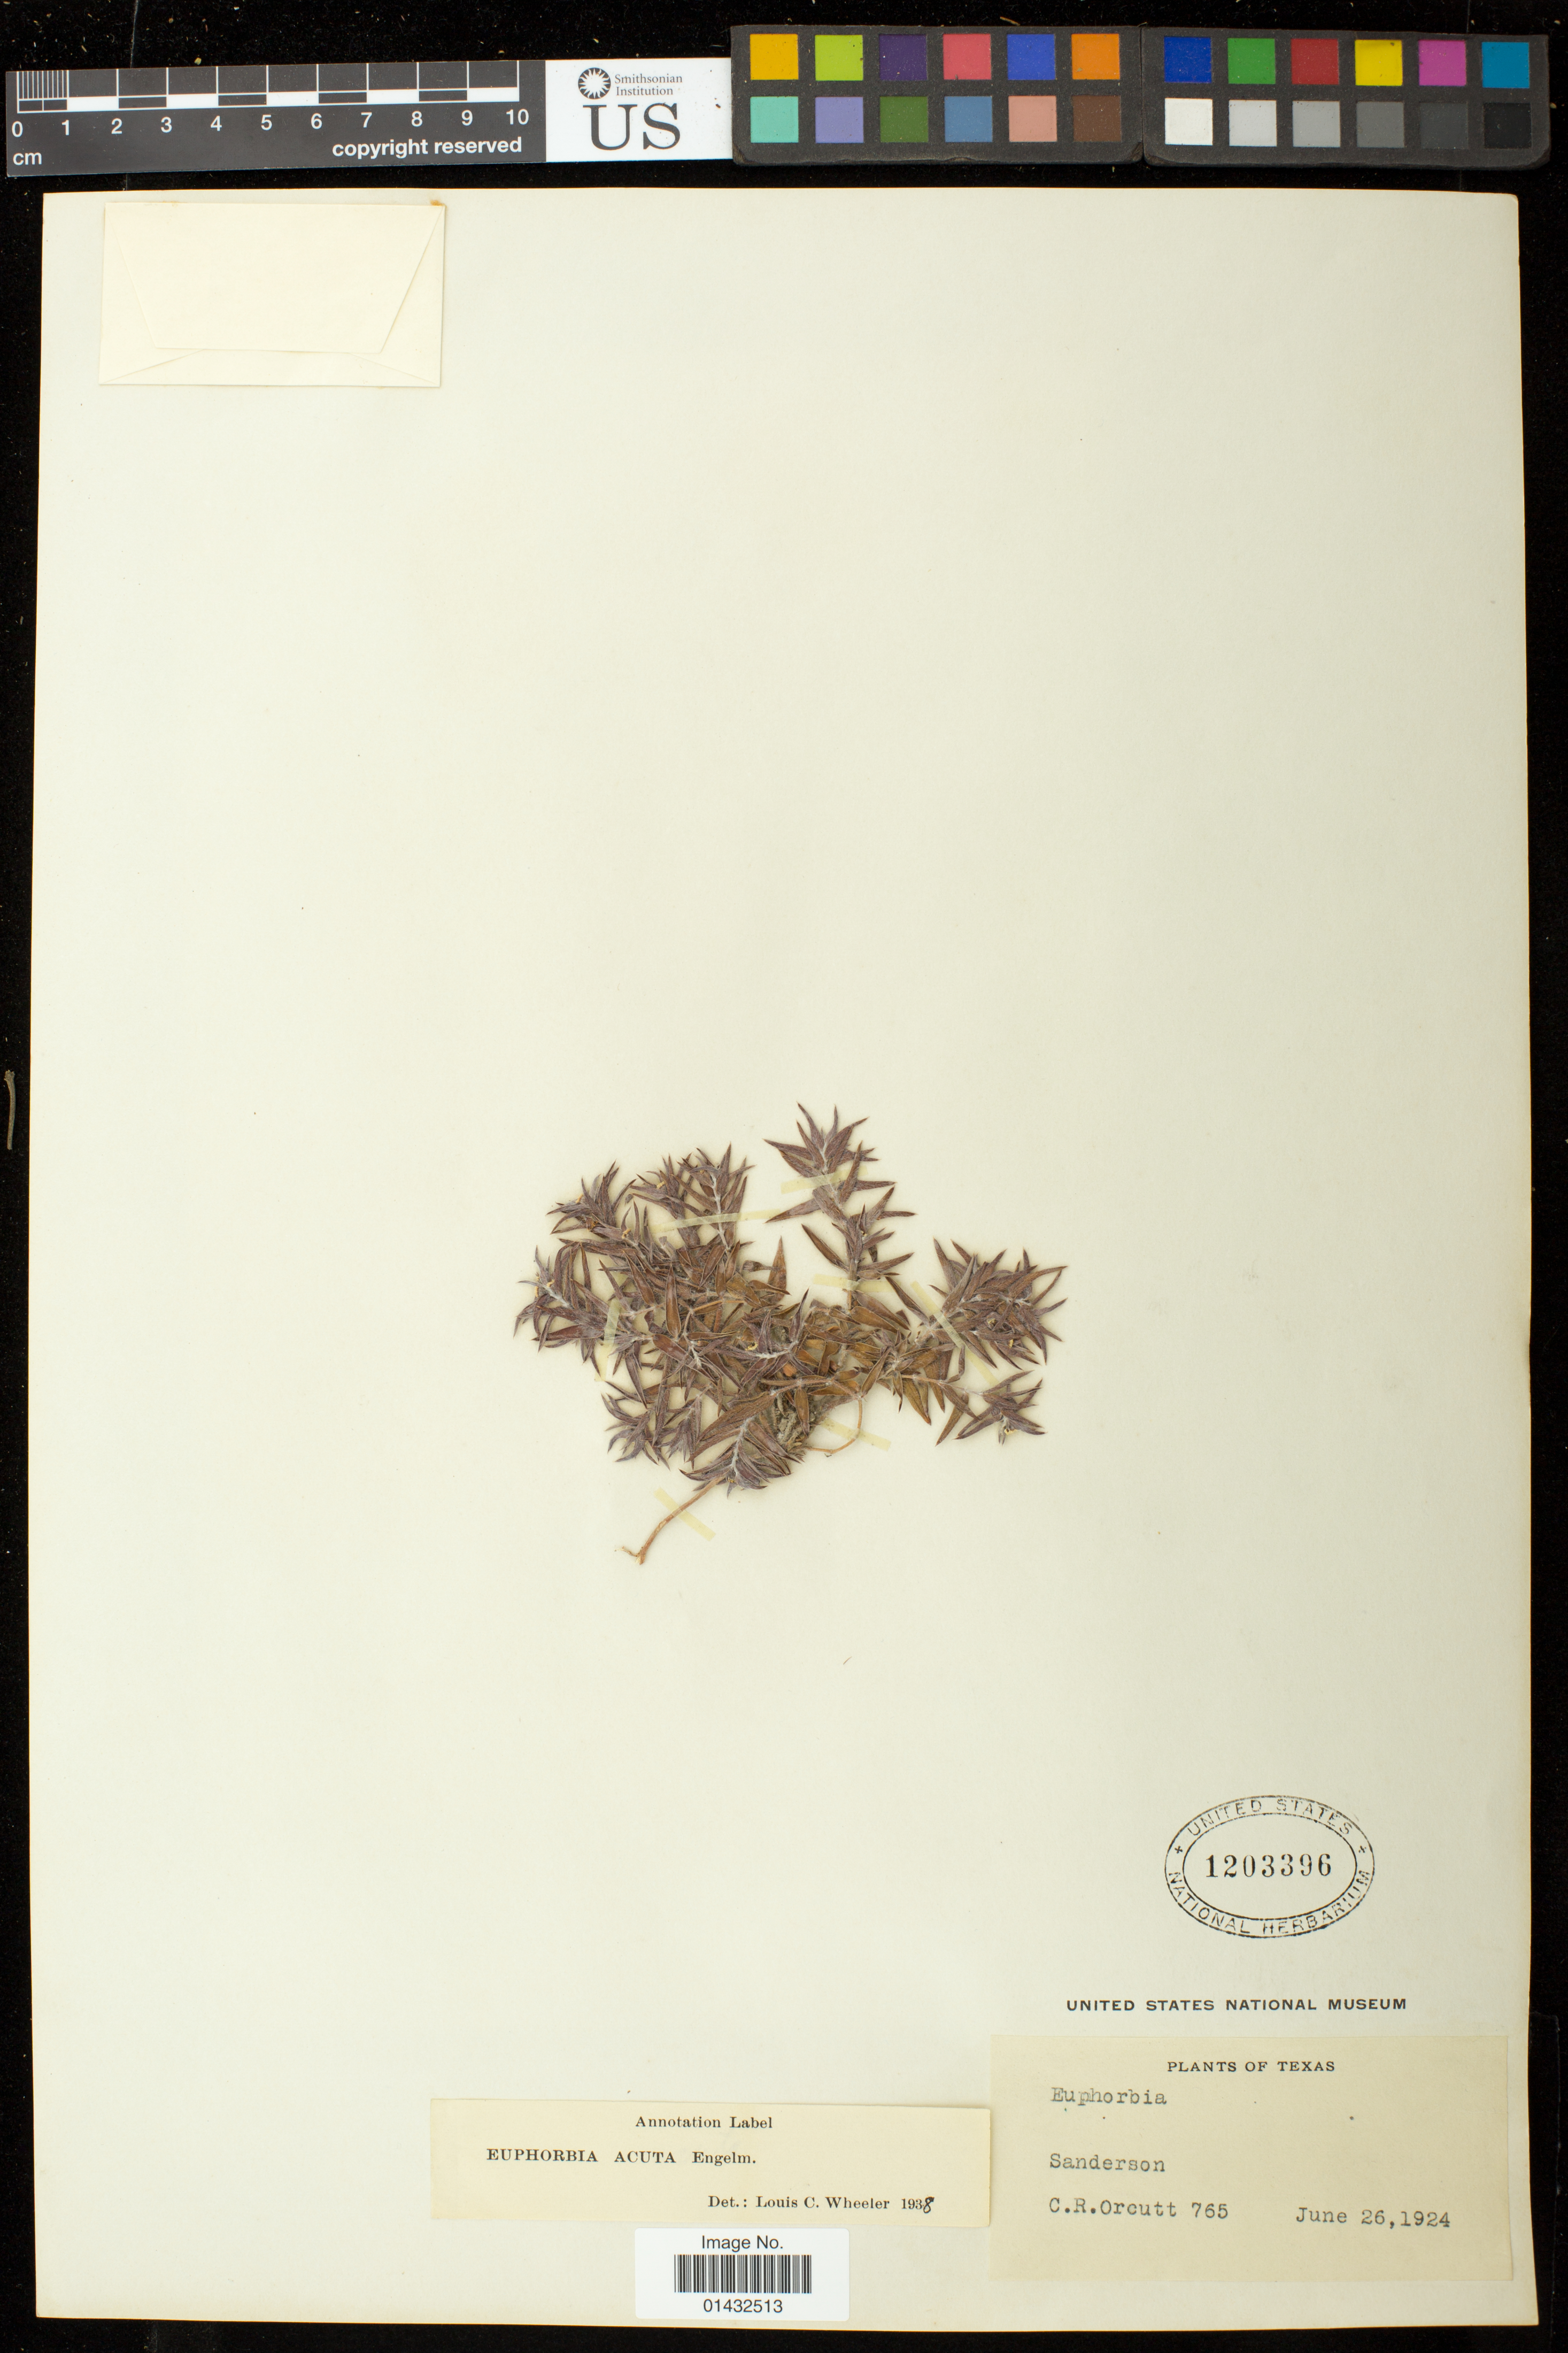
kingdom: Plantae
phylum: Tracheophyta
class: Magnoliopsida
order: Malpighiales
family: Euphorbiaceae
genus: Euphorbia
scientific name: Euphorbia acuta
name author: Engelm. in Emory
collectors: C. R. Orcutt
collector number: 765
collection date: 1924-06-26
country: United States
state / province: Texas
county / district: Terell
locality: Sanderson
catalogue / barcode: US 1203396